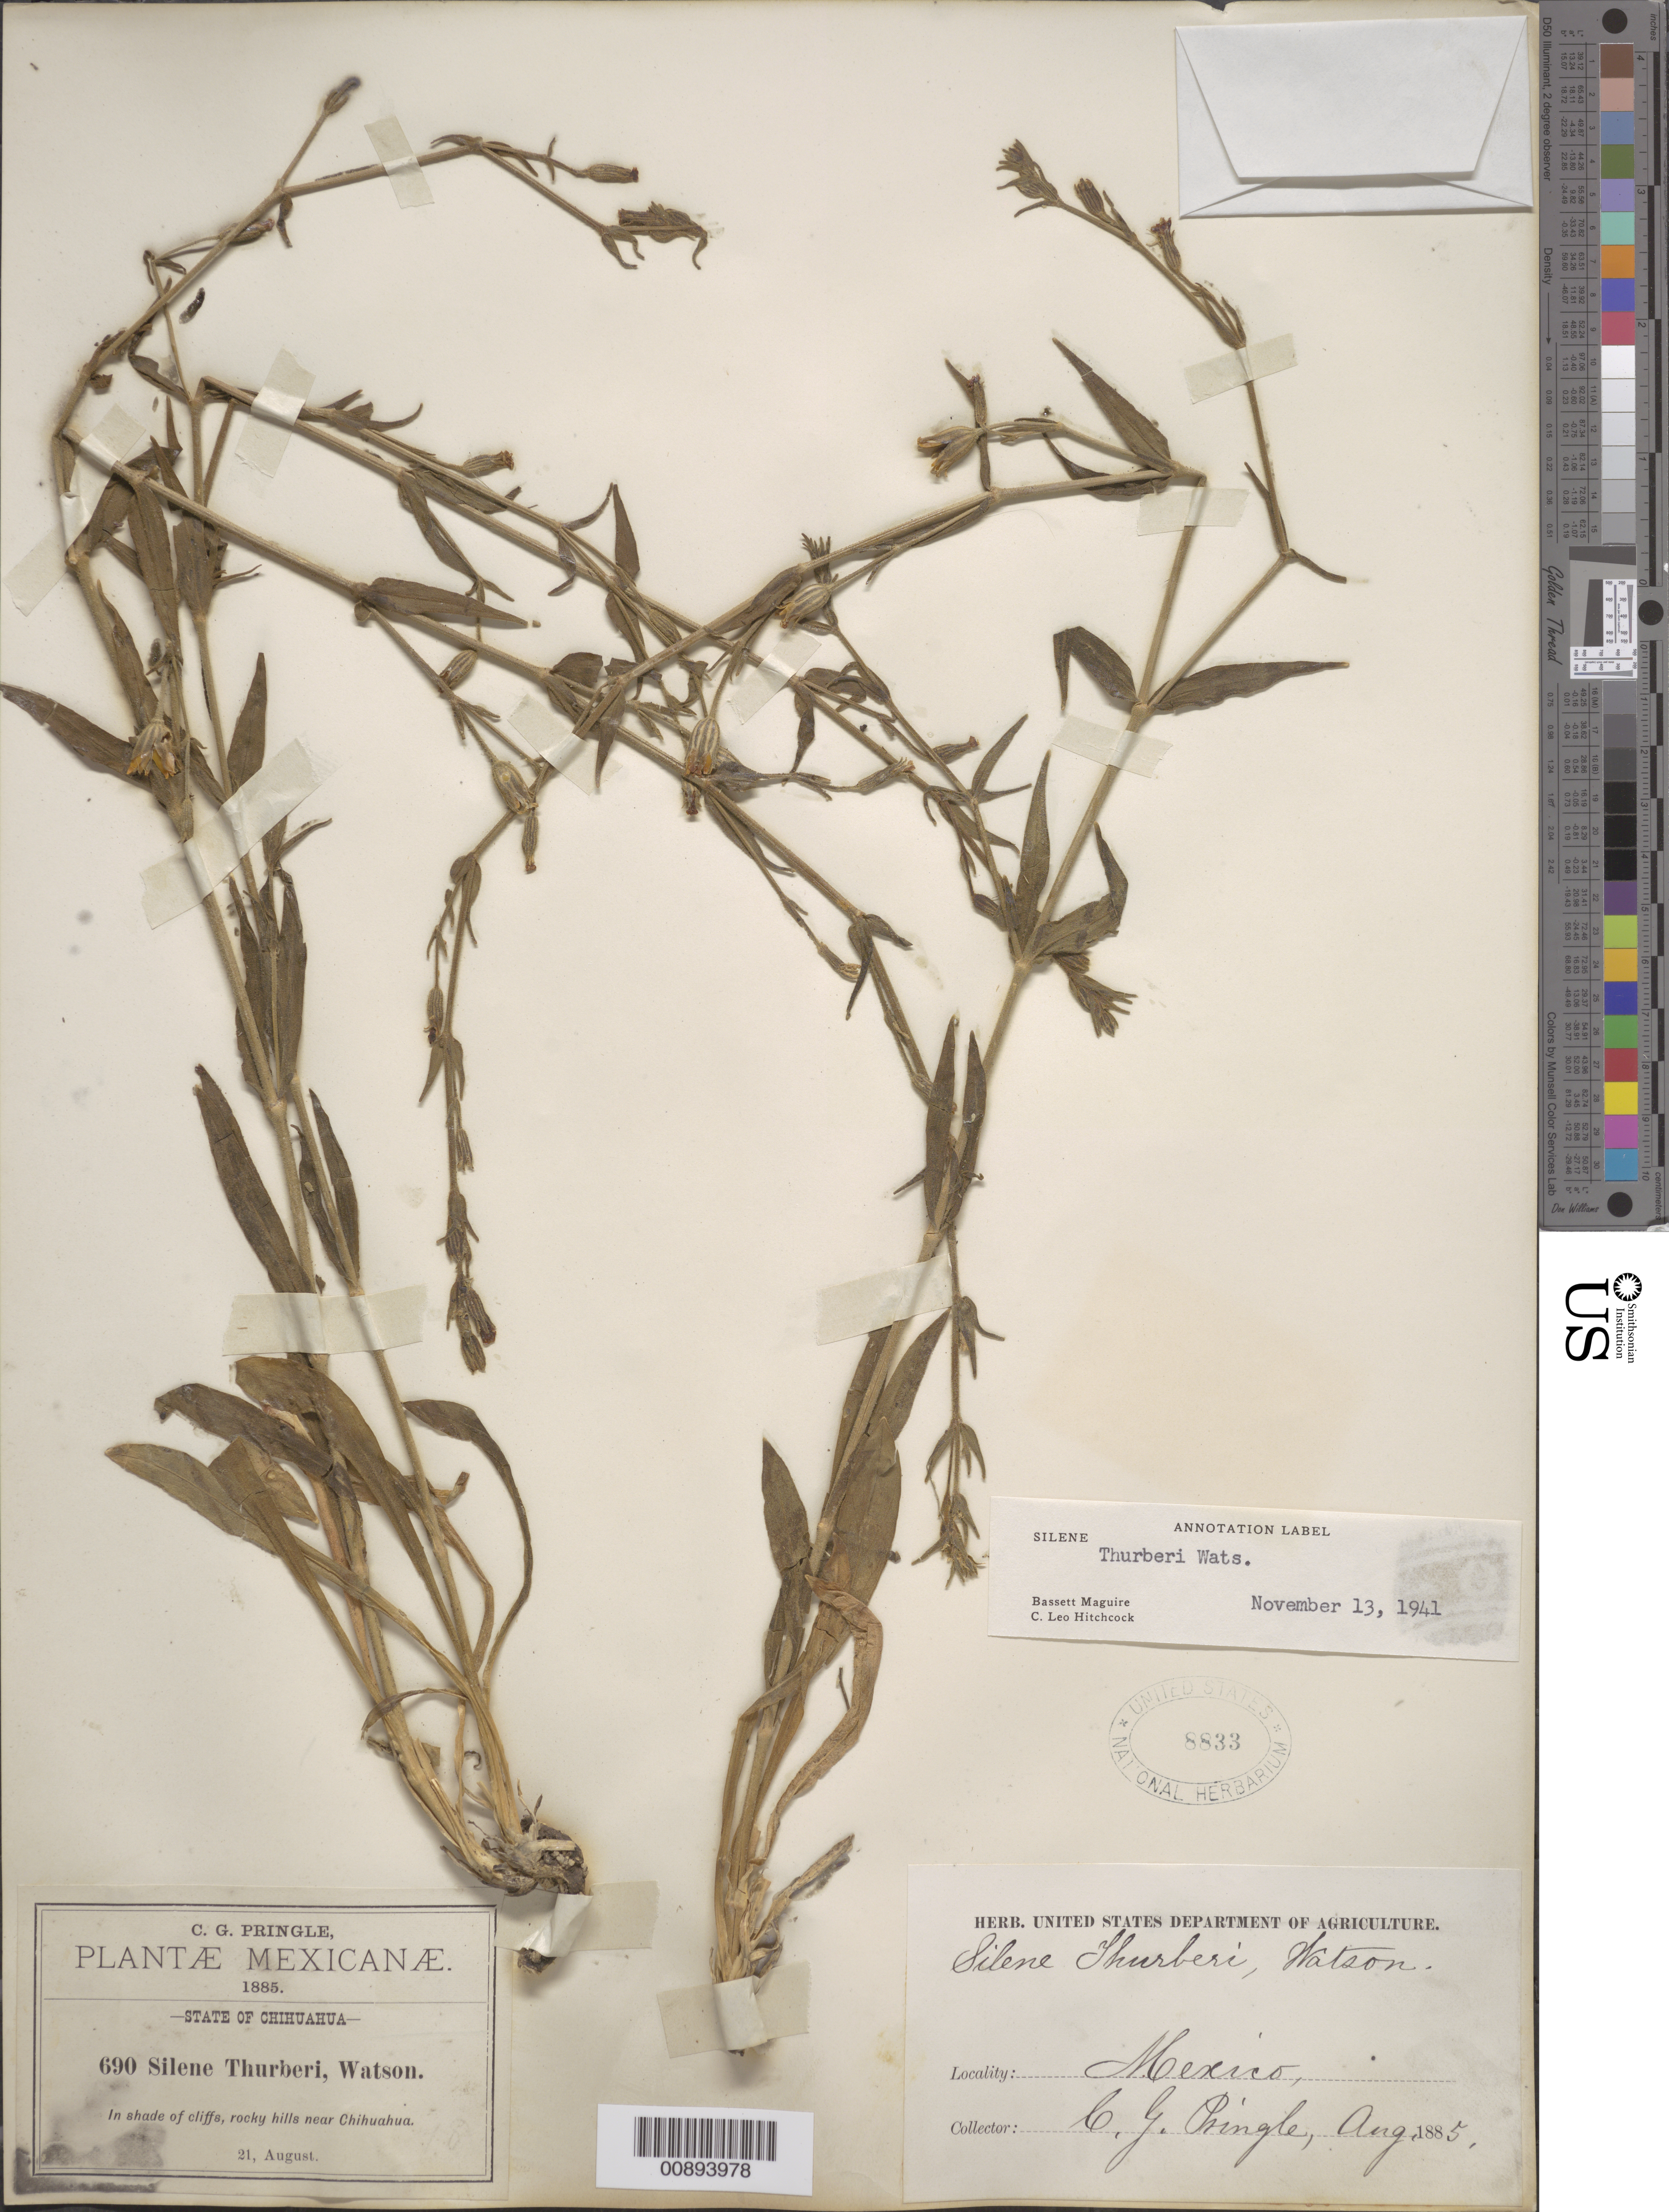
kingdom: Plantae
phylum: Tracheophyta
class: Magnoliopsida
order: Caryophyllales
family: Caryophyllaceae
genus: Silene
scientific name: Silene thurberi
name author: S. Watson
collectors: C. G. Pringle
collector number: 690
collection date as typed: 21 Aug 1885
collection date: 1885-08-21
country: Mexico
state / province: Chihuahua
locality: Rocky hills near Chihuahua.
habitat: In shade of cliffs, rocky hills.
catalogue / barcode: US 8833